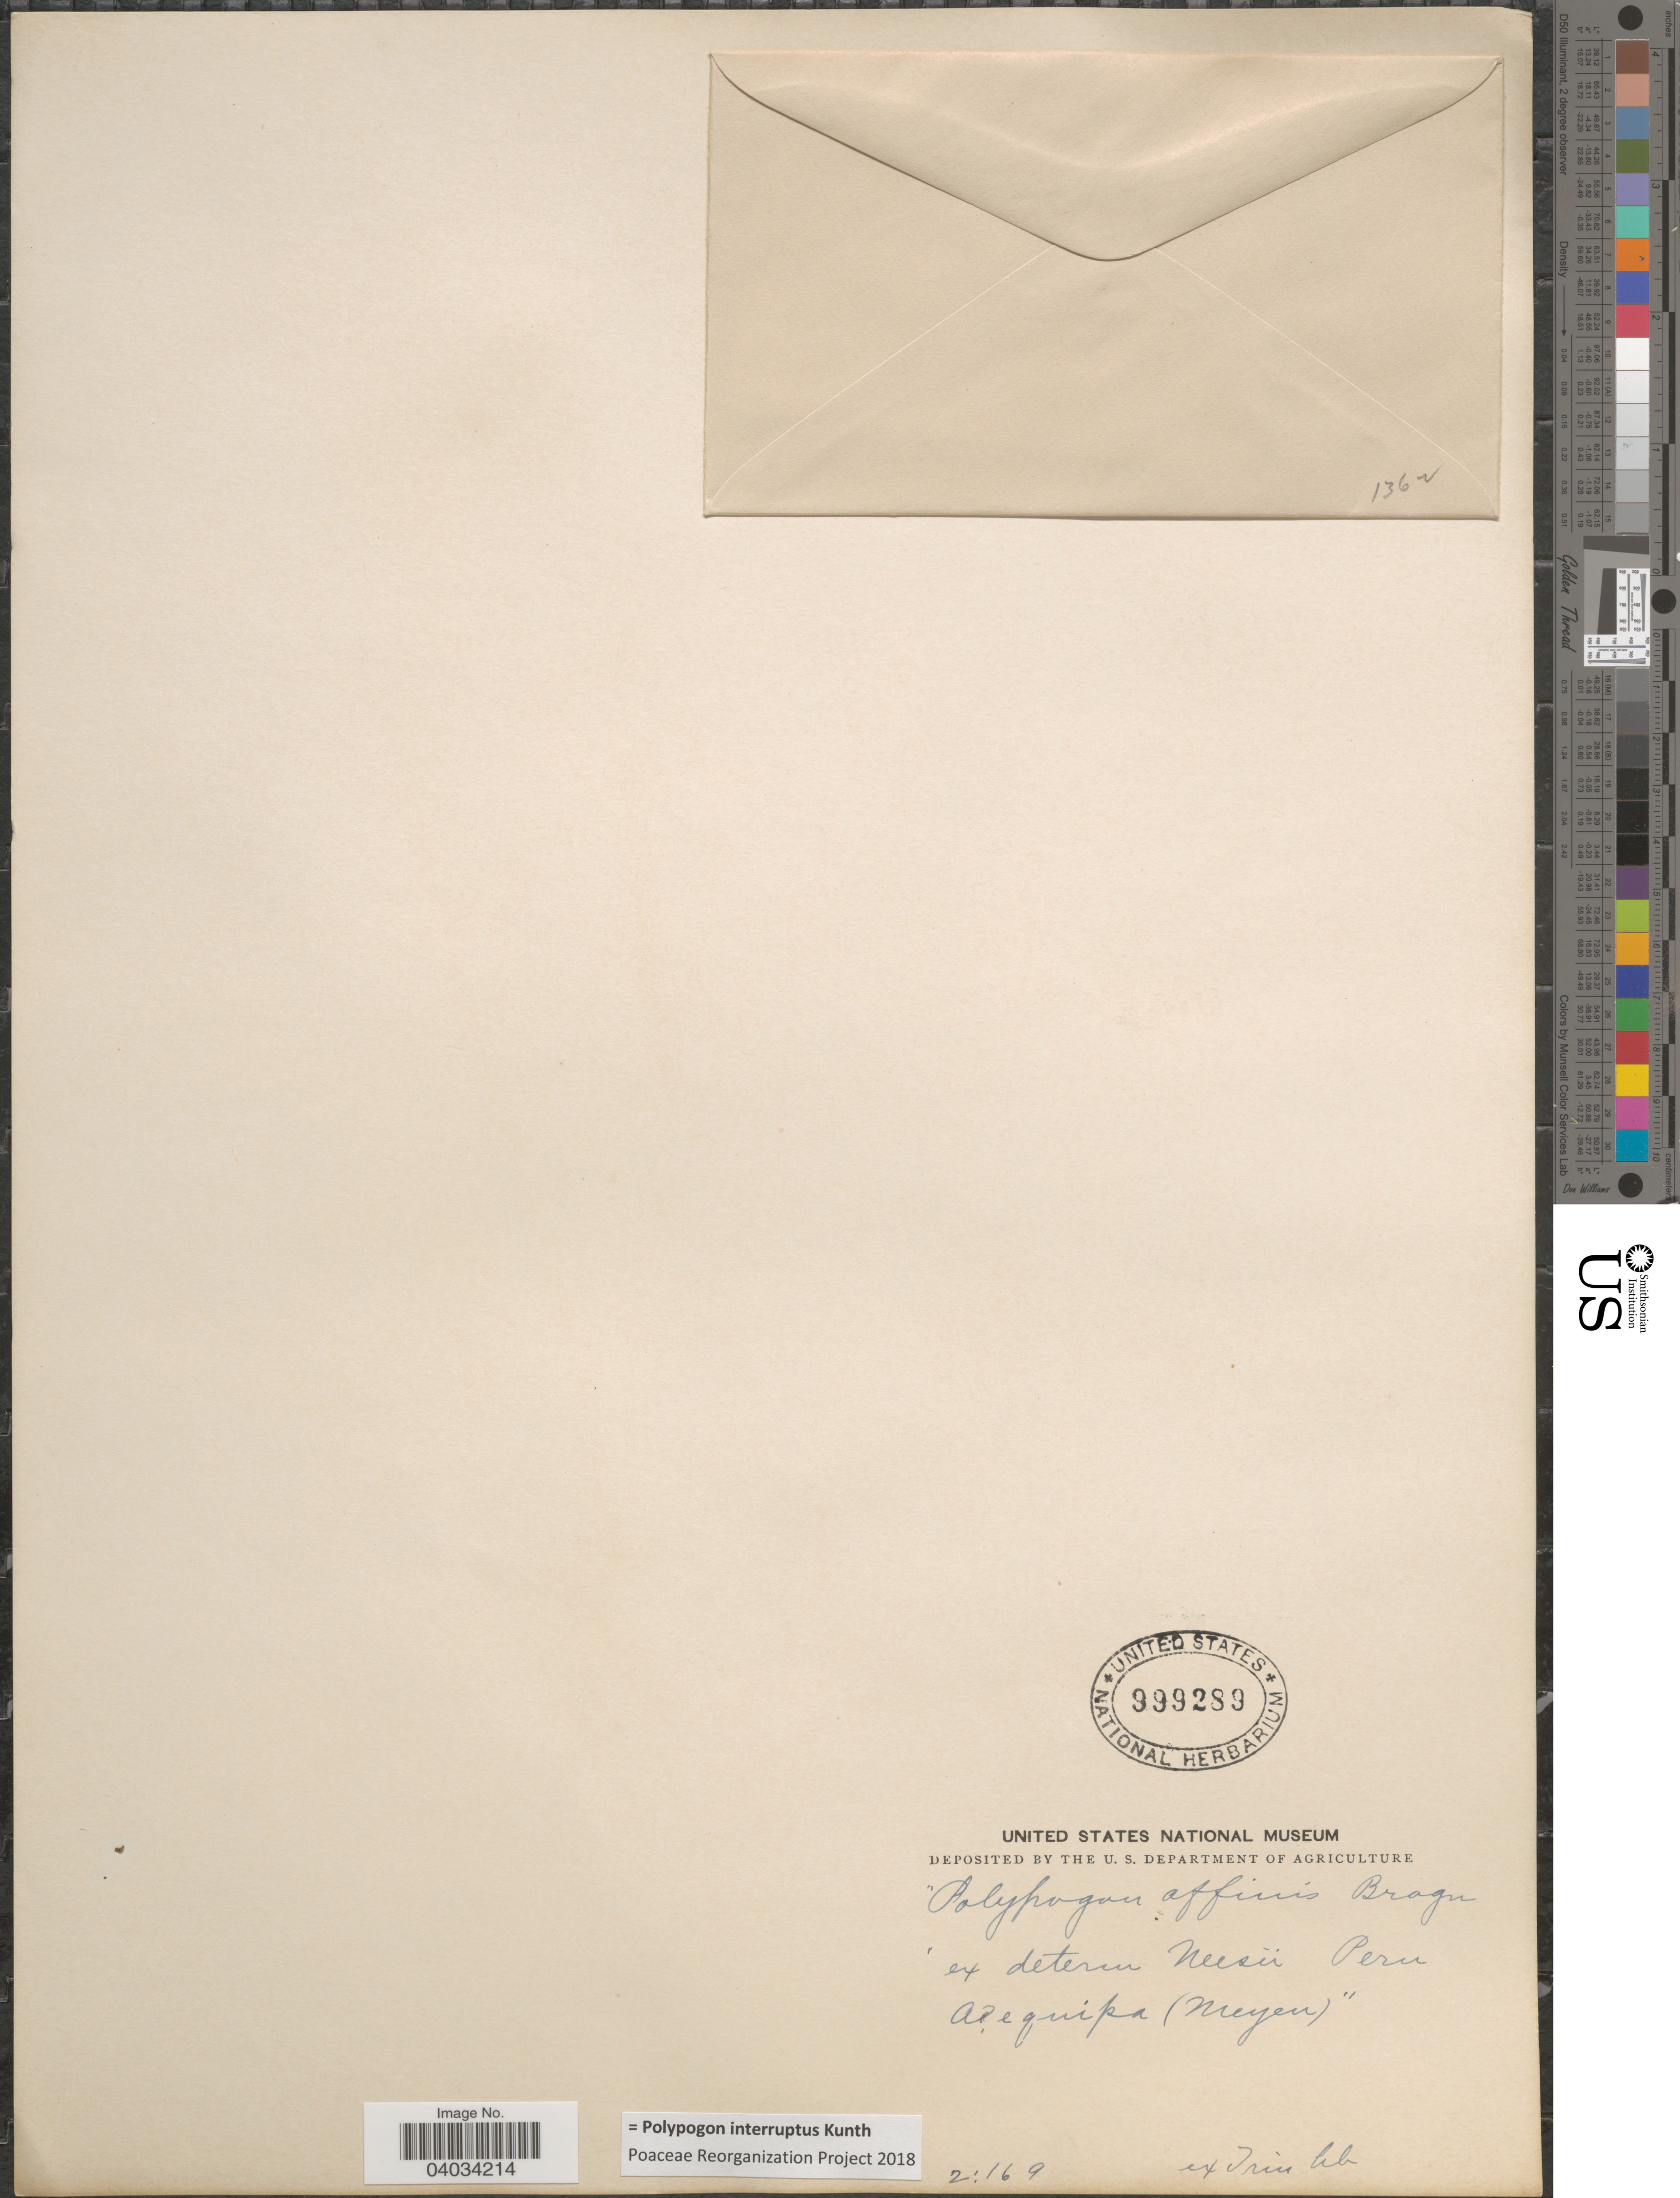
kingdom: Plantae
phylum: Tracheophyta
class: Liliopsida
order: Poales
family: Poaceae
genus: Polypogon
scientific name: Polypogon interruptus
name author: Kunth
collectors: Ex herb. Trin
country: Peru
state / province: Arequipa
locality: Arequipa.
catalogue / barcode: US 999289